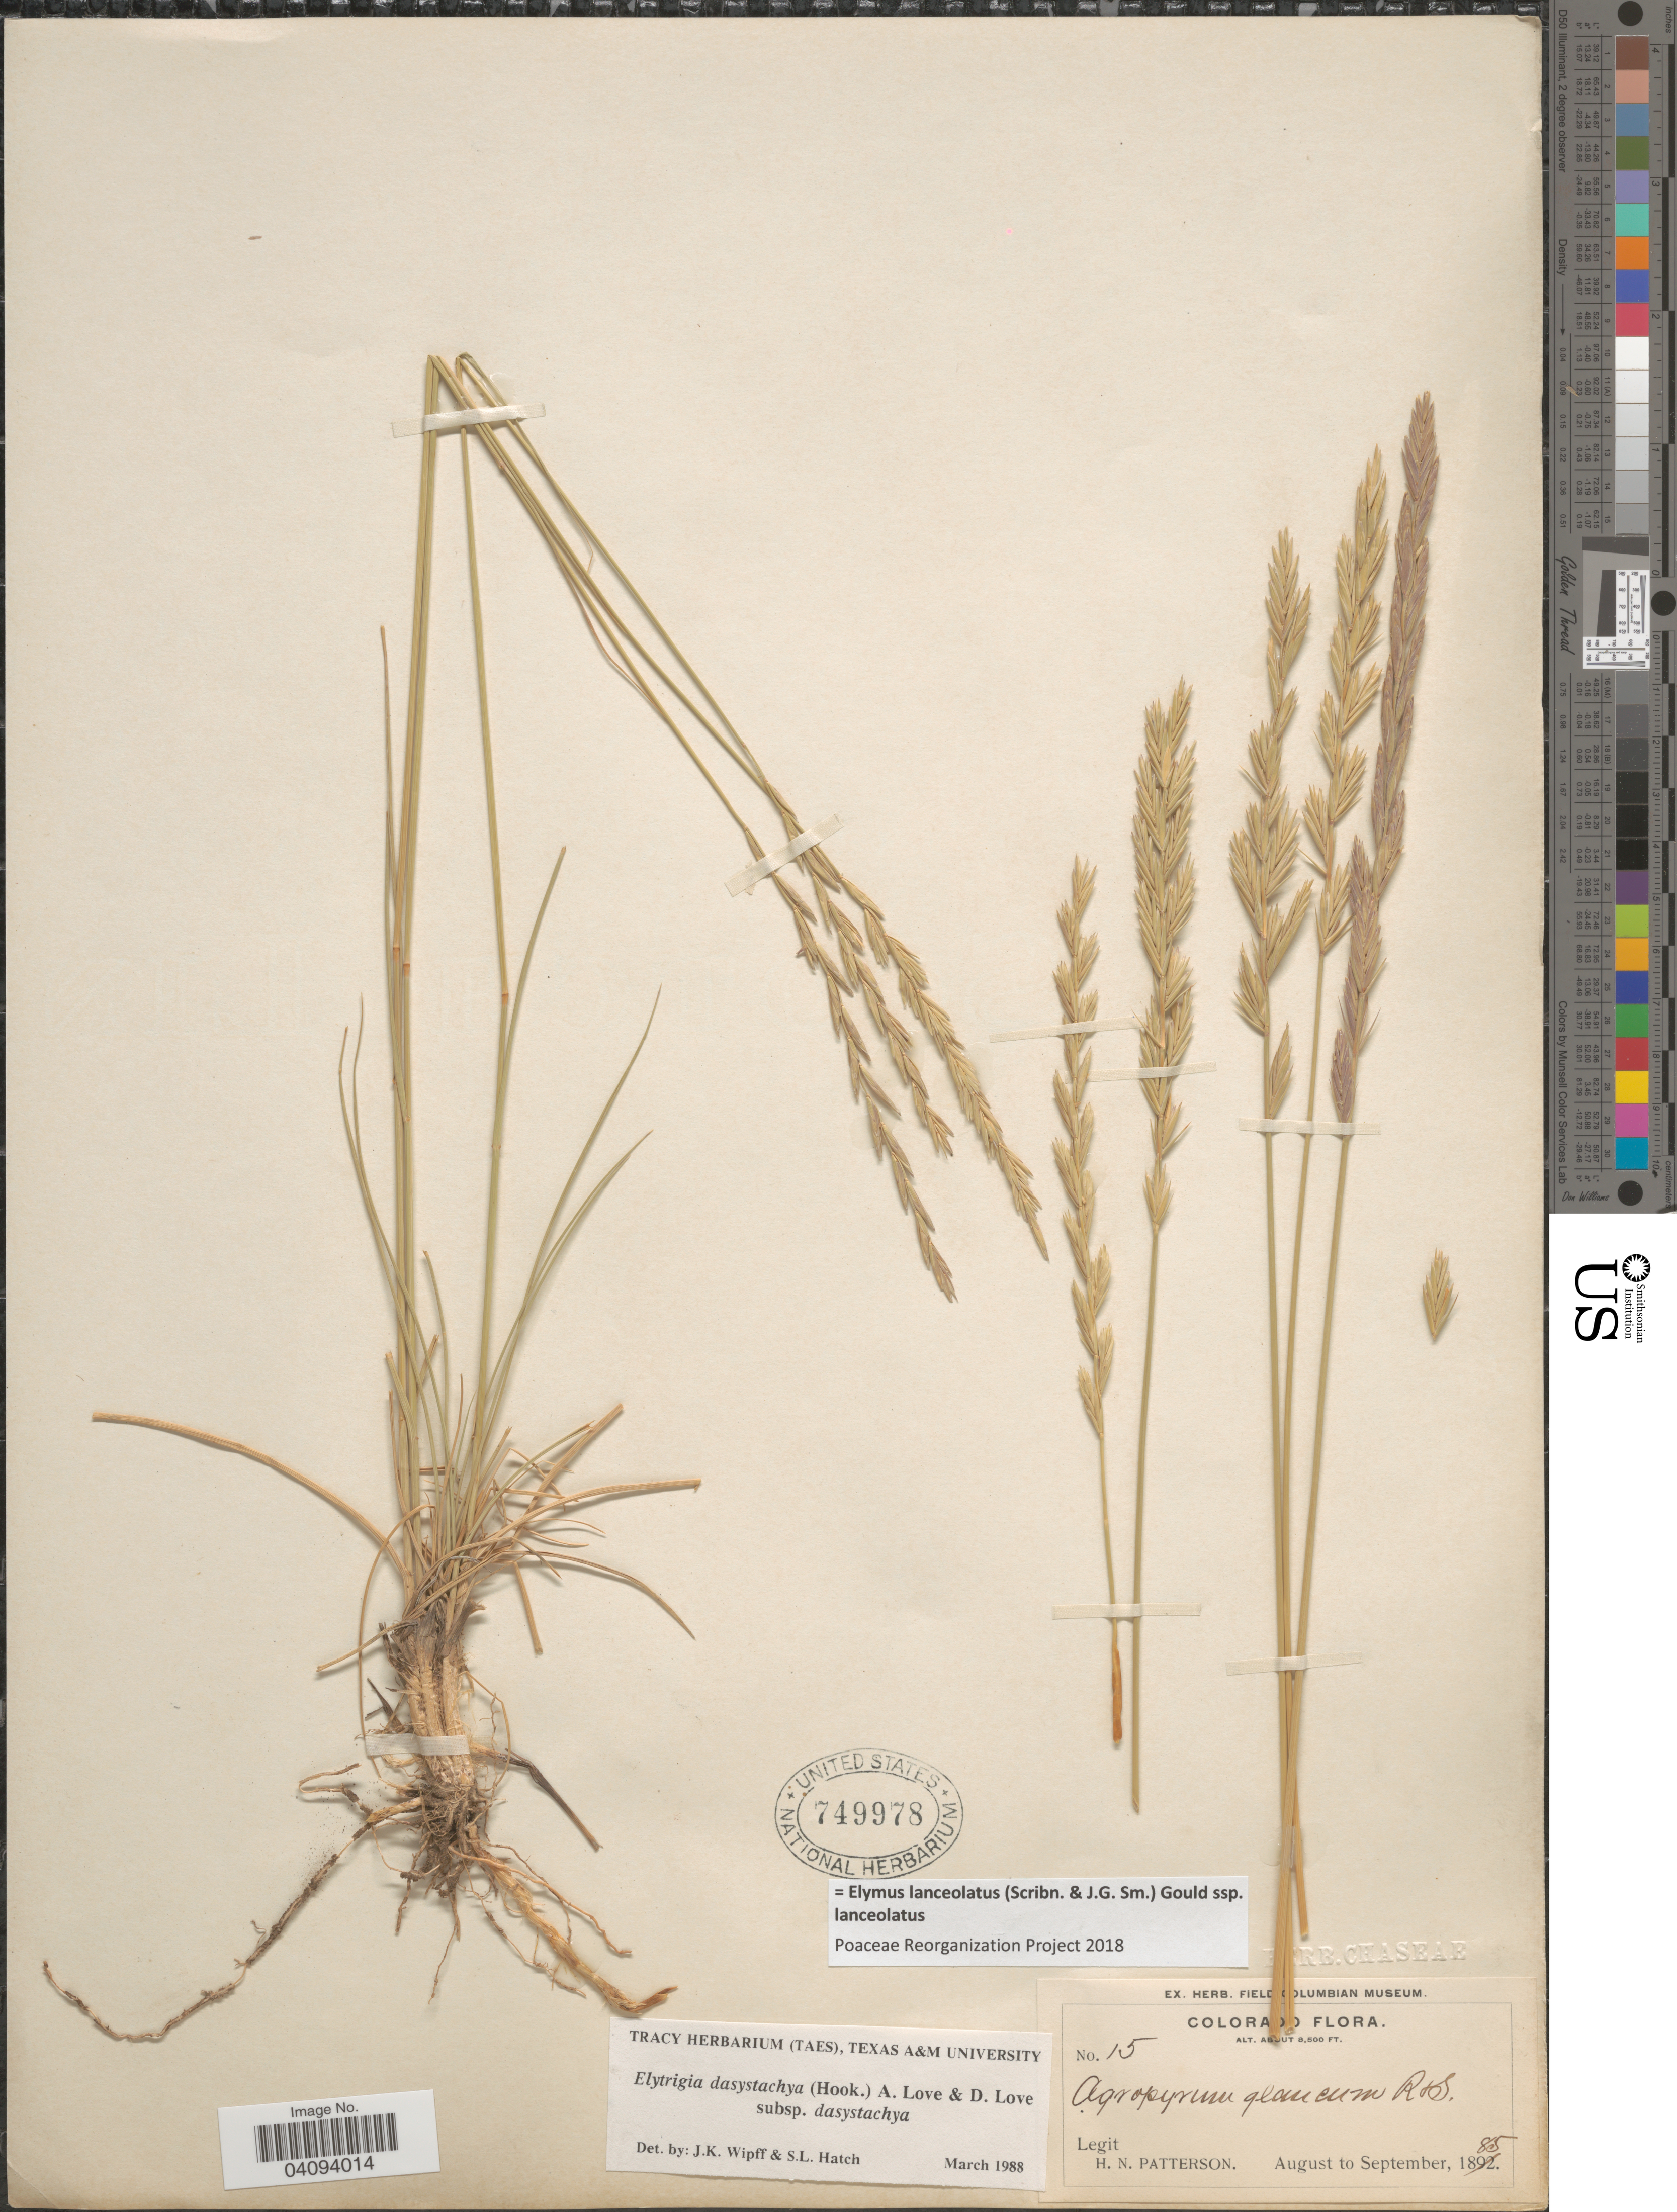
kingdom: Plantae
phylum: Tracheophyta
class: Liliopsida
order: Poales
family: Poaceae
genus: Elymus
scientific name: Elymus lanceolatus subsp. lanceolatus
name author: (Scribn. & J.G. Sm.) Gould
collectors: H. N. Patterson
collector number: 15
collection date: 1885-08/1885-09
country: United States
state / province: Colorado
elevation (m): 2591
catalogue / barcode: US 749978